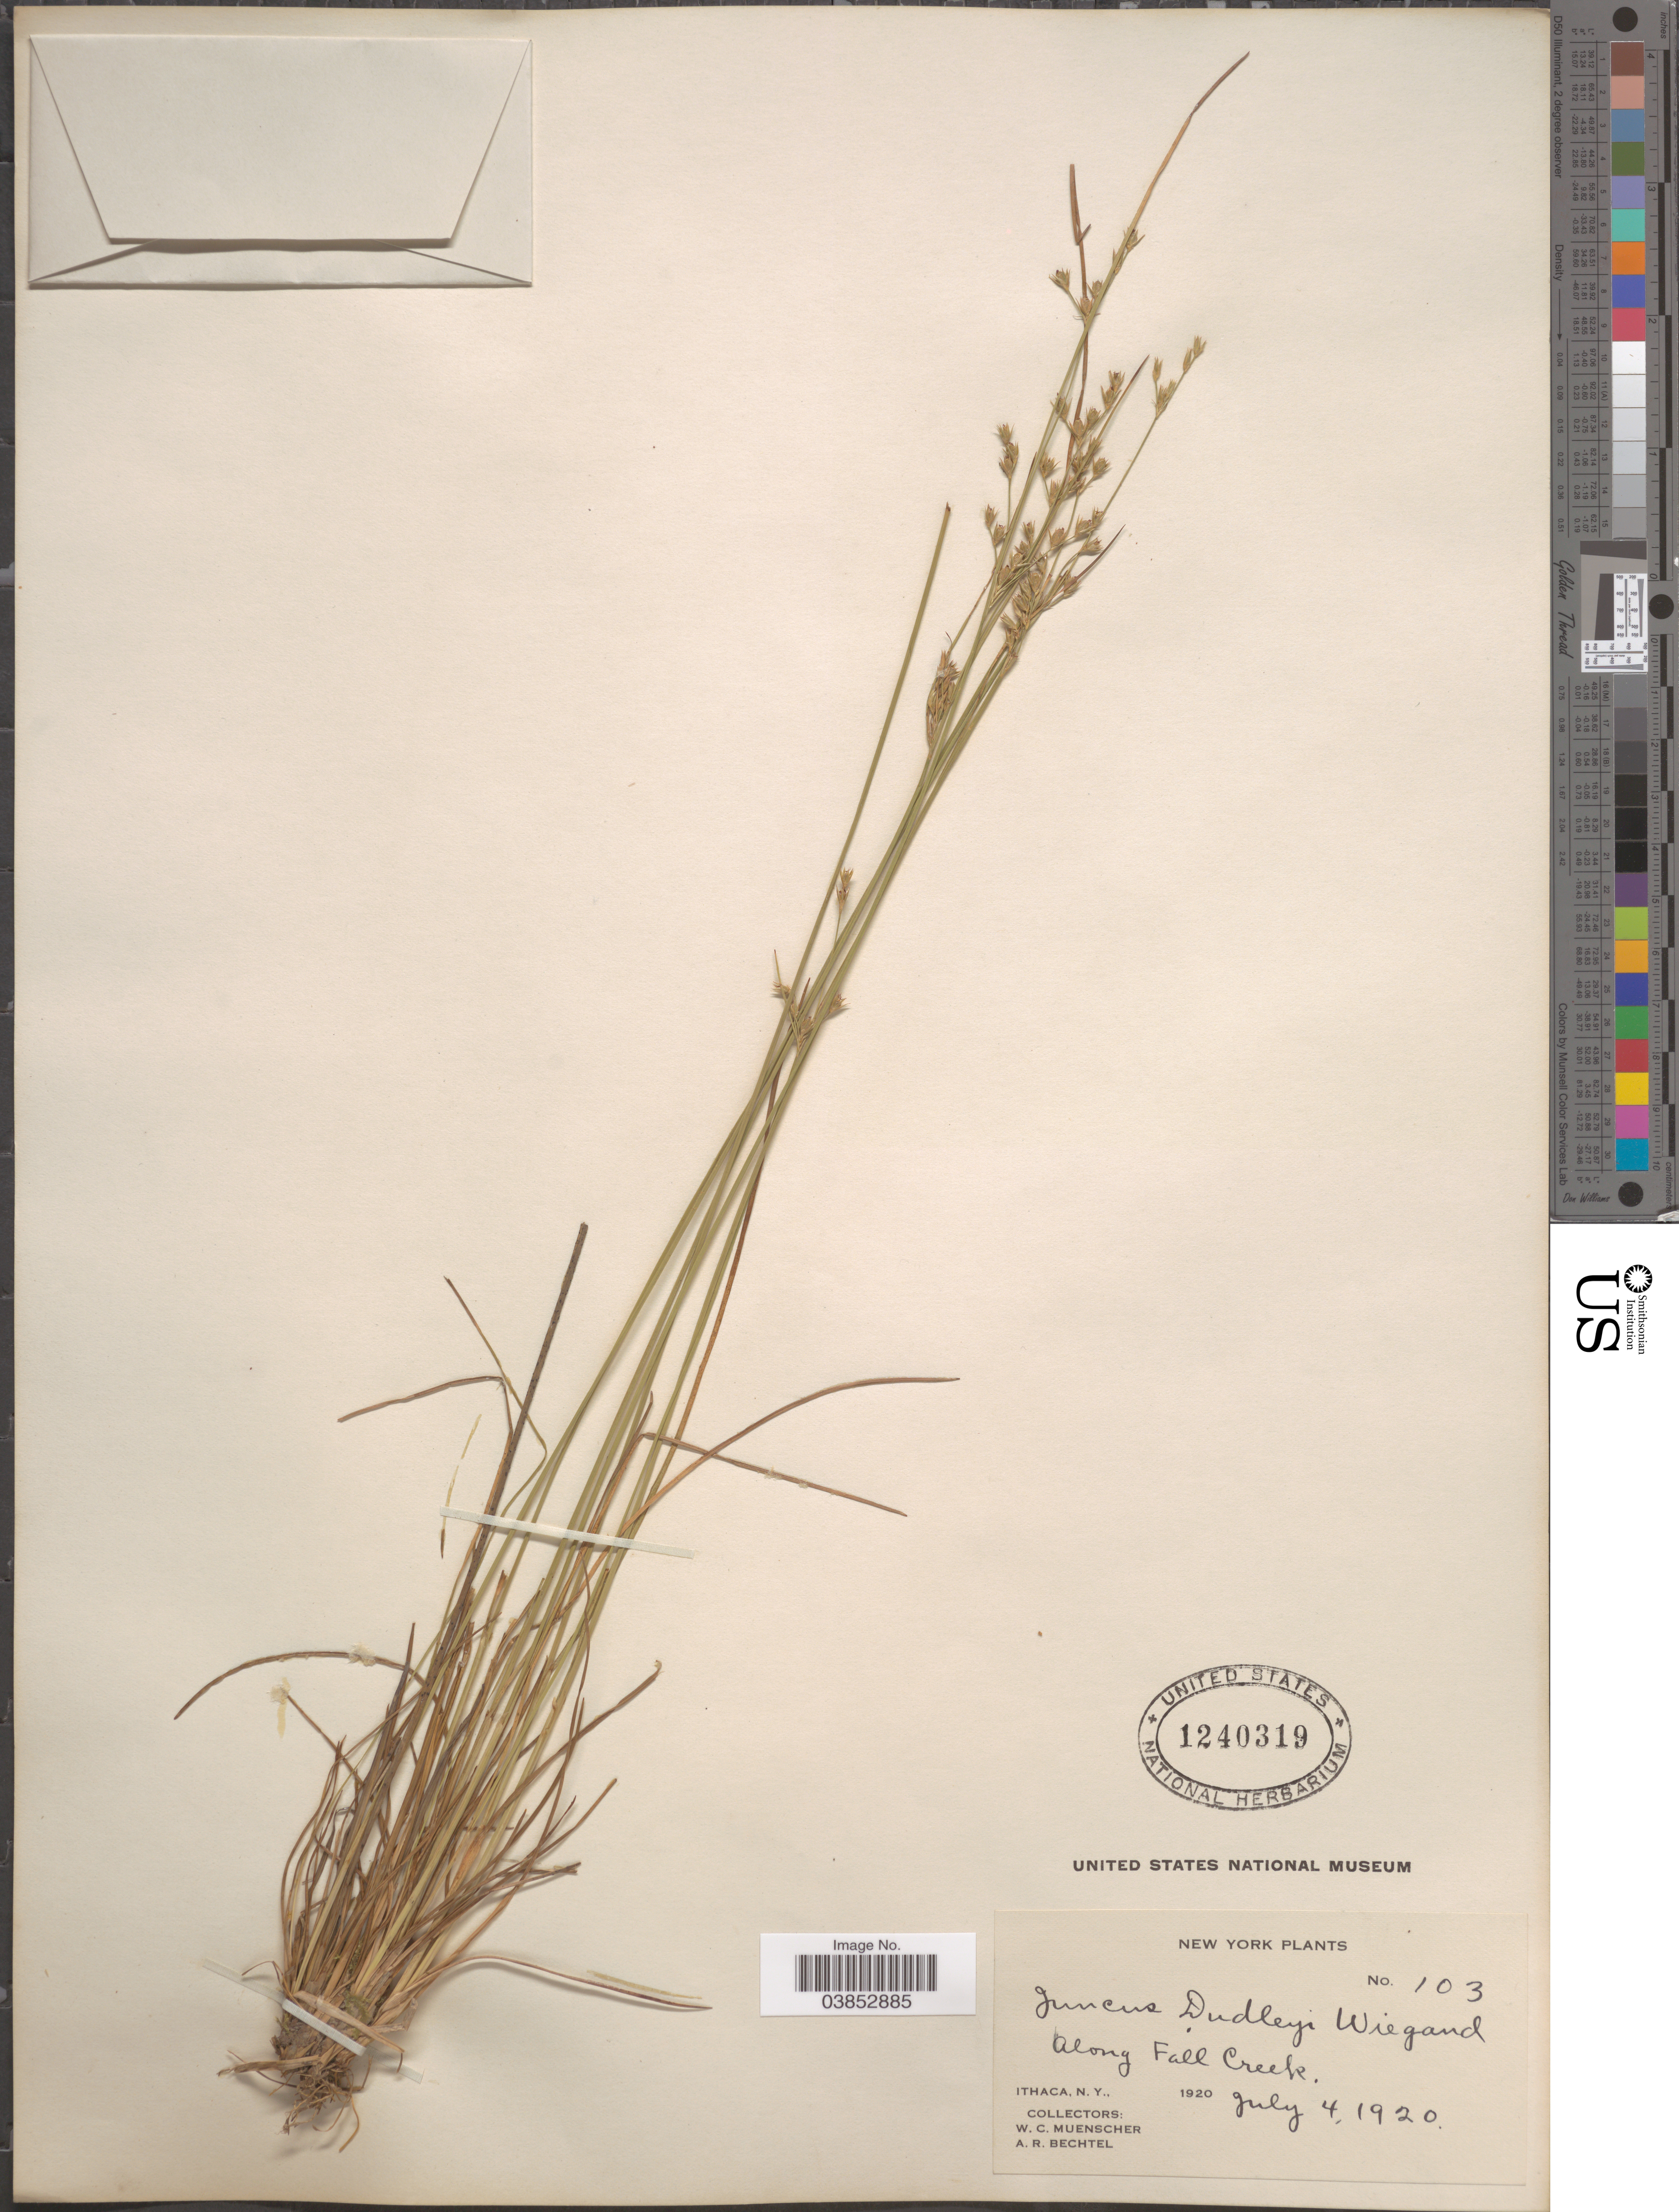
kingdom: Plantae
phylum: Tracheophyta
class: Liliopsida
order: Poales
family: Juncaceae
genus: Juncus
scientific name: Juncus dudleyi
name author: Wiegand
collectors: W. Muenscher & A. Bechtel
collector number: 103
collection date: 1920-07-04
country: United States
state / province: New York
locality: Along Fall Creek. Ithaca.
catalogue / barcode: US 1240319